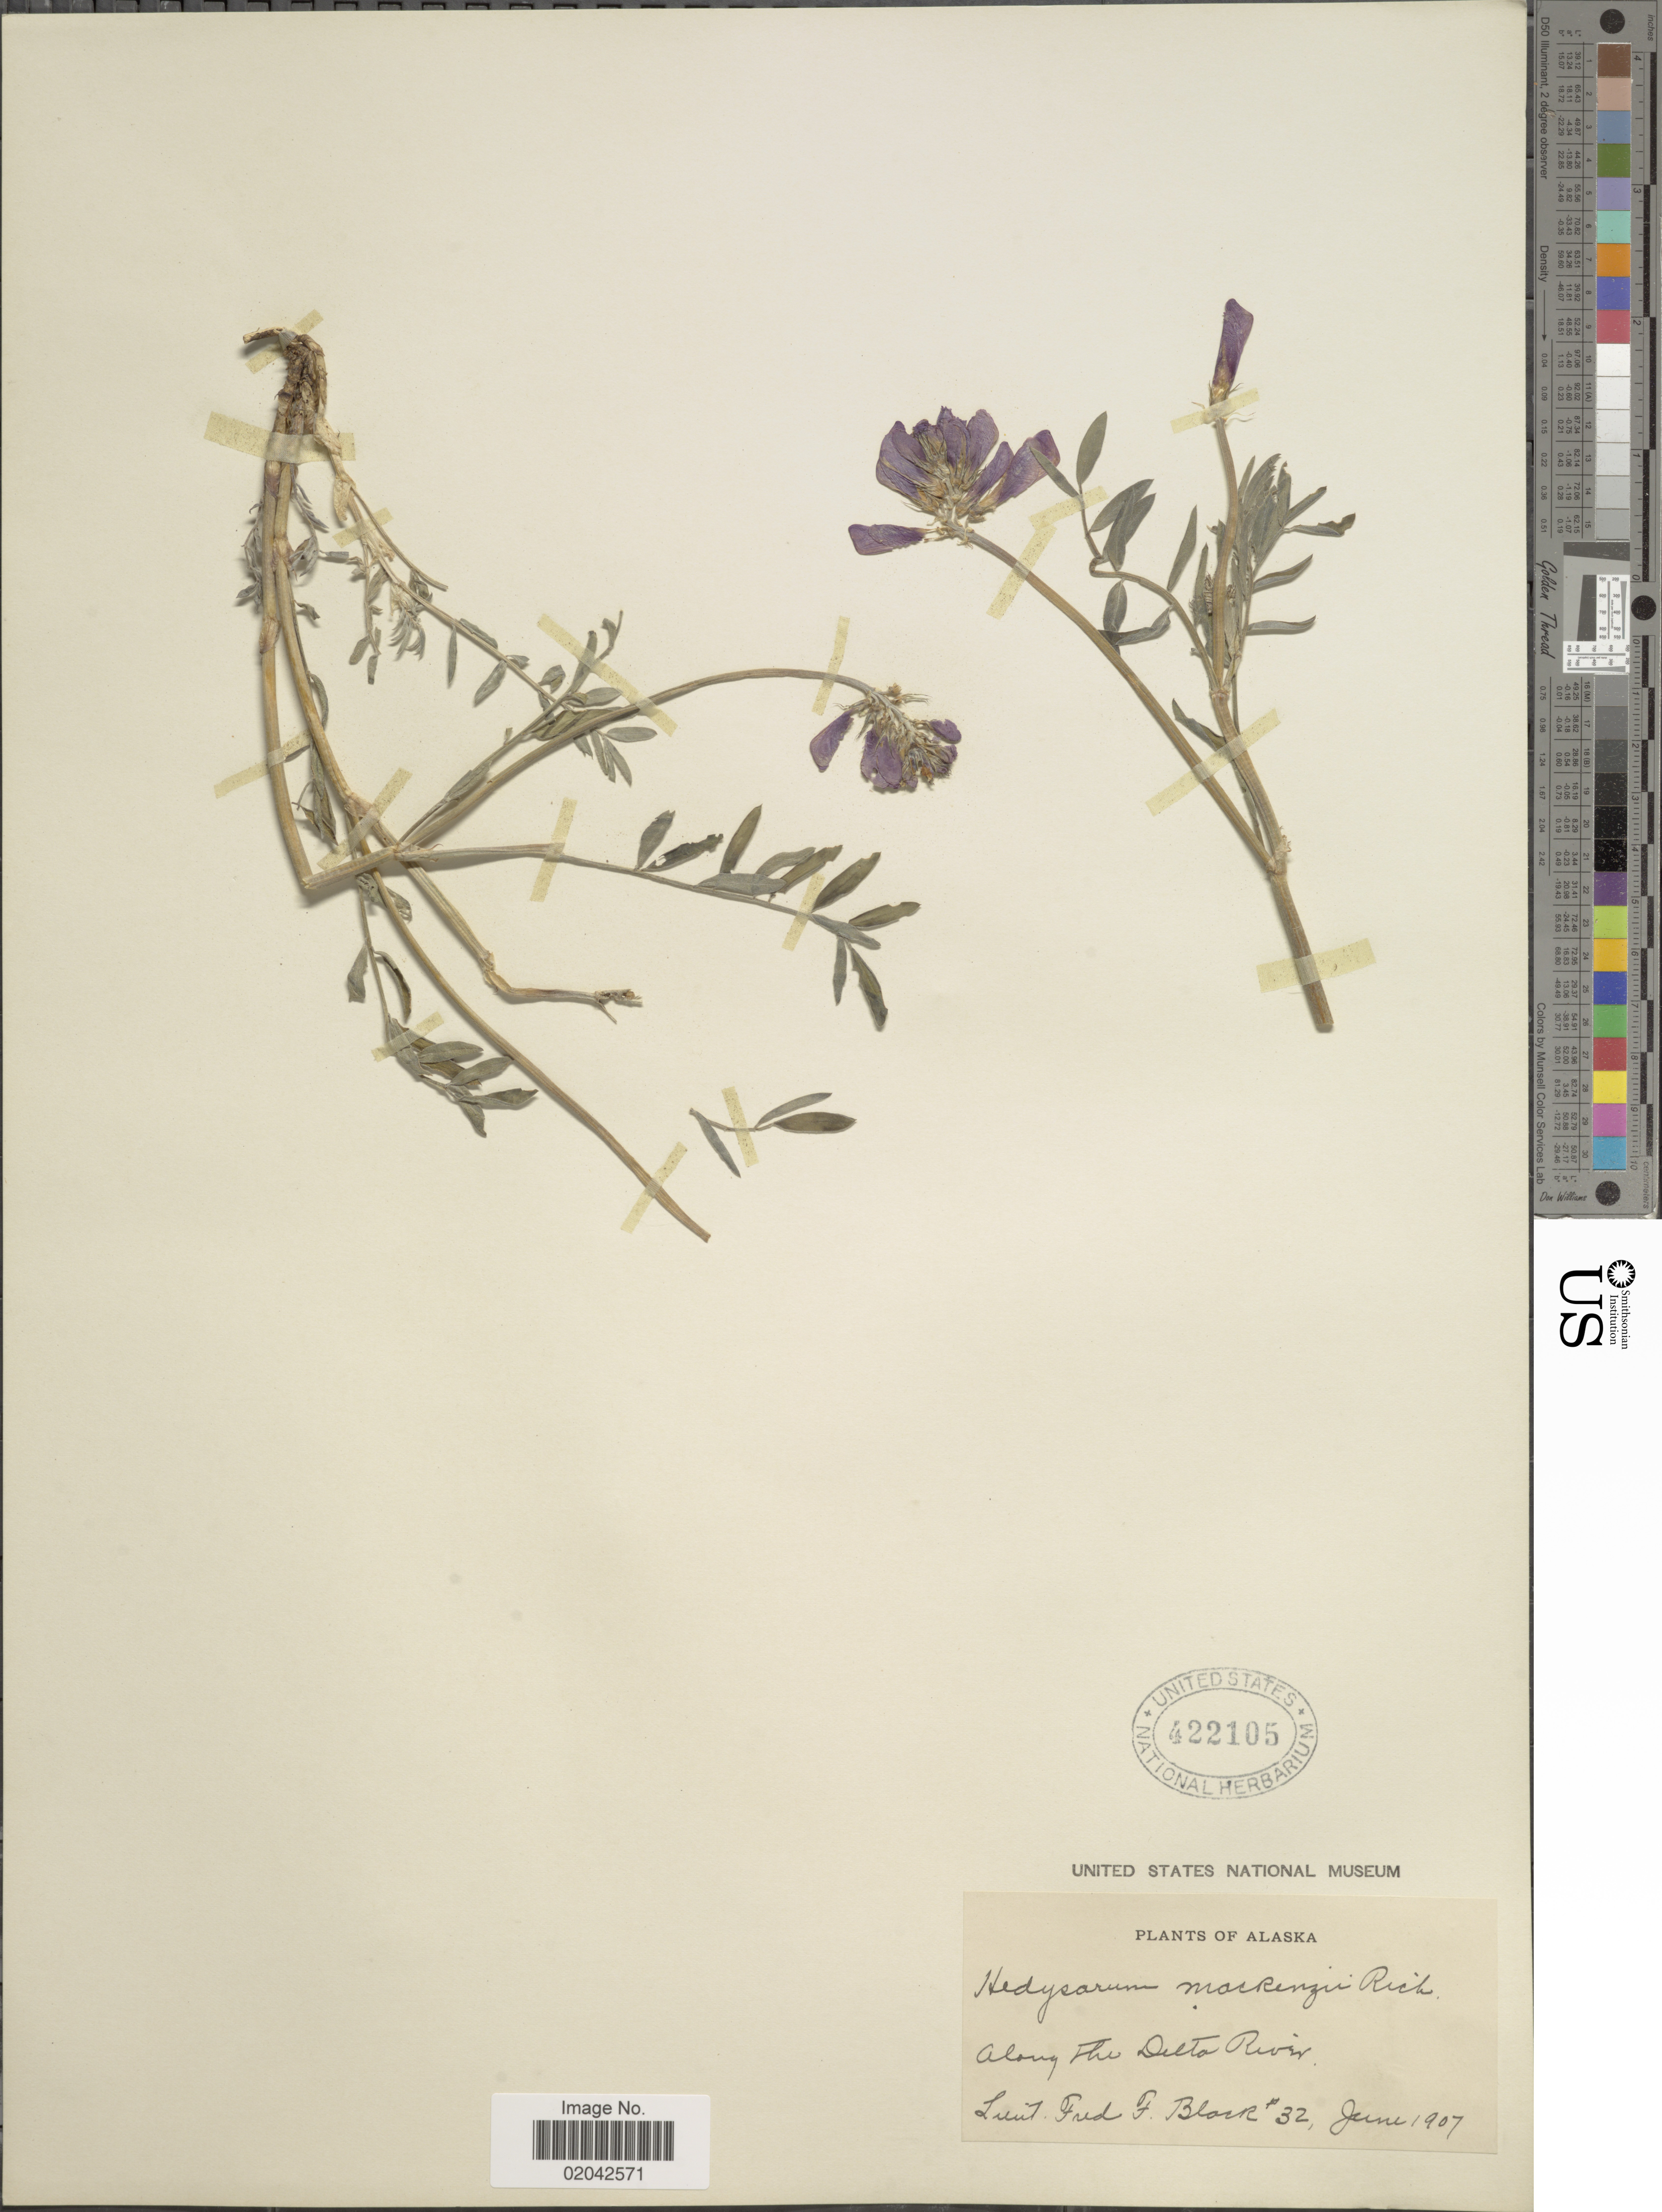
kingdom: Plantae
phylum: Tracheophyta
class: Magnoliopsida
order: Fabales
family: Fabaceae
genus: Hedysarum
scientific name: Hedysarum mackenziei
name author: Richardson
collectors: F. Black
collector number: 32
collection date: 1907-06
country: United States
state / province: Alaska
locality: Delta River.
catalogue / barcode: US 422105